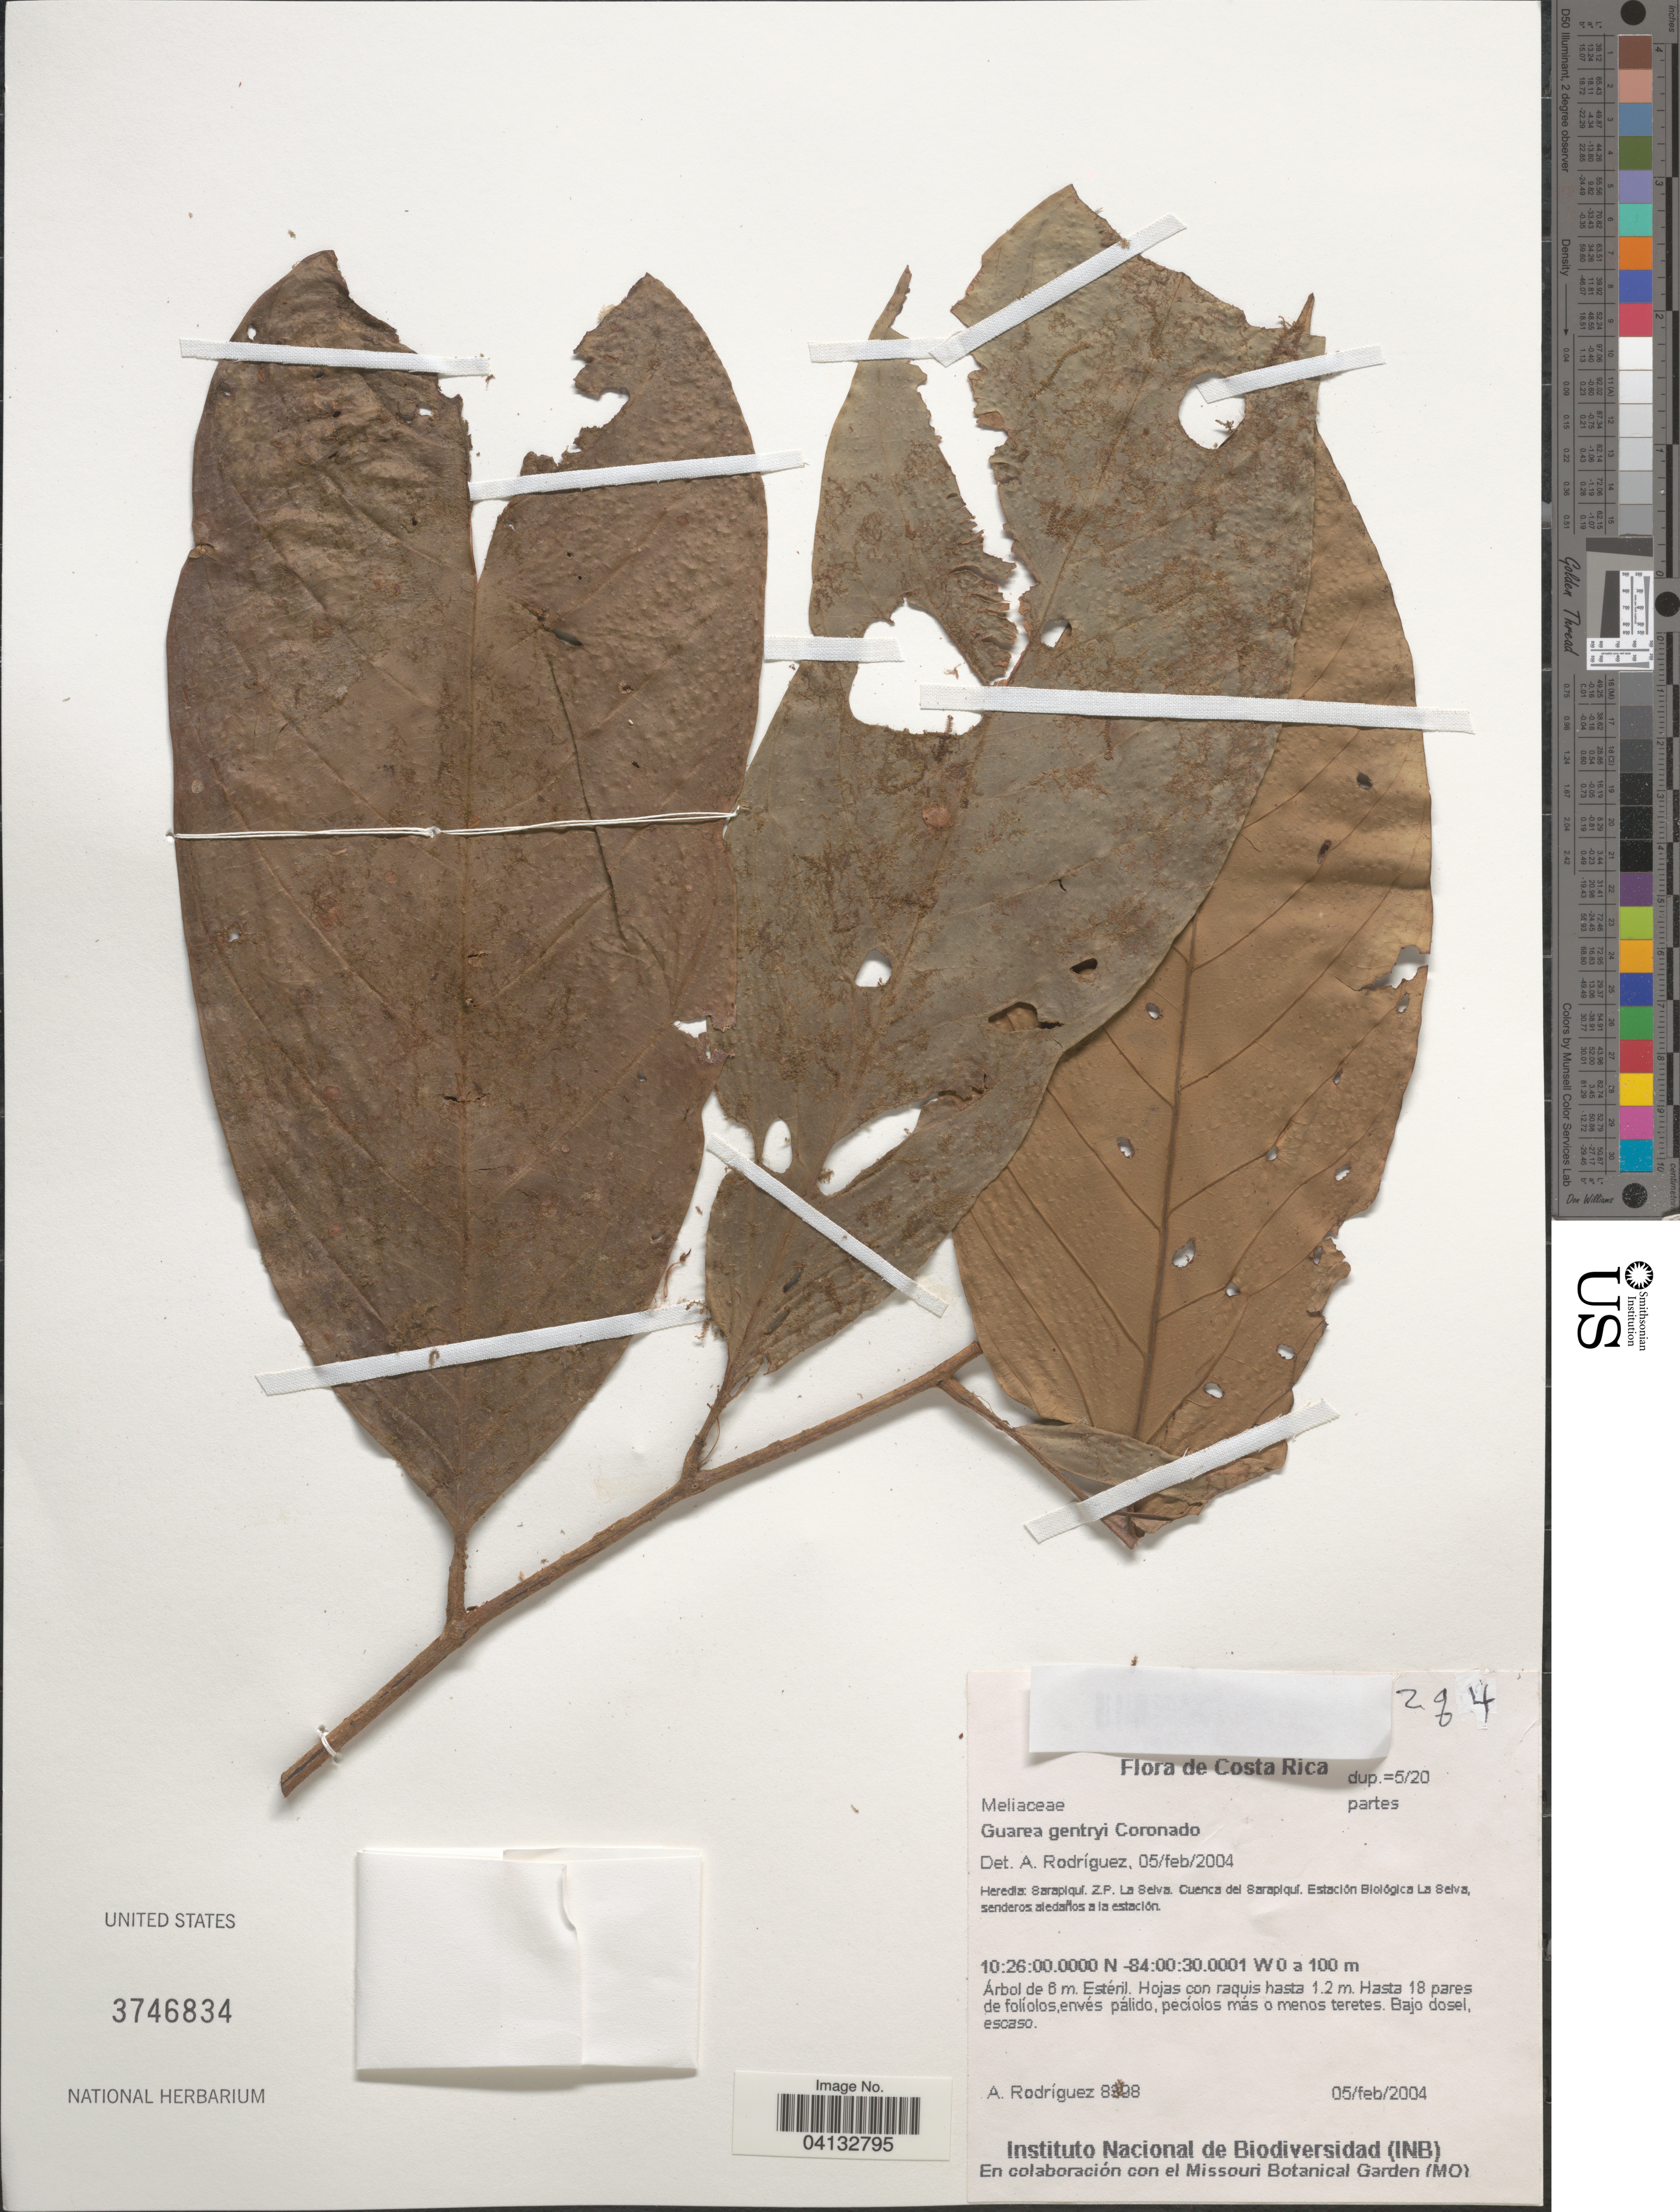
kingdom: Plantae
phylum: Tracheophyta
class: Magnoliopsida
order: Sapindales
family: Meliaceae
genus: Guarea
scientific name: Guarea gentryi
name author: Coronado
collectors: A. Rodríguez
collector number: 8398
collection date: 2004-02-05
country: Costa Rica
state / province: Heredia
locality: Sarapiquí. Z.P. La Selva. Cuenca del Sarapiquí. Estación Biológical La Selva, senderos aledaños a la estación.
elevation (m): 0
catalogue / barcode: US 3746834